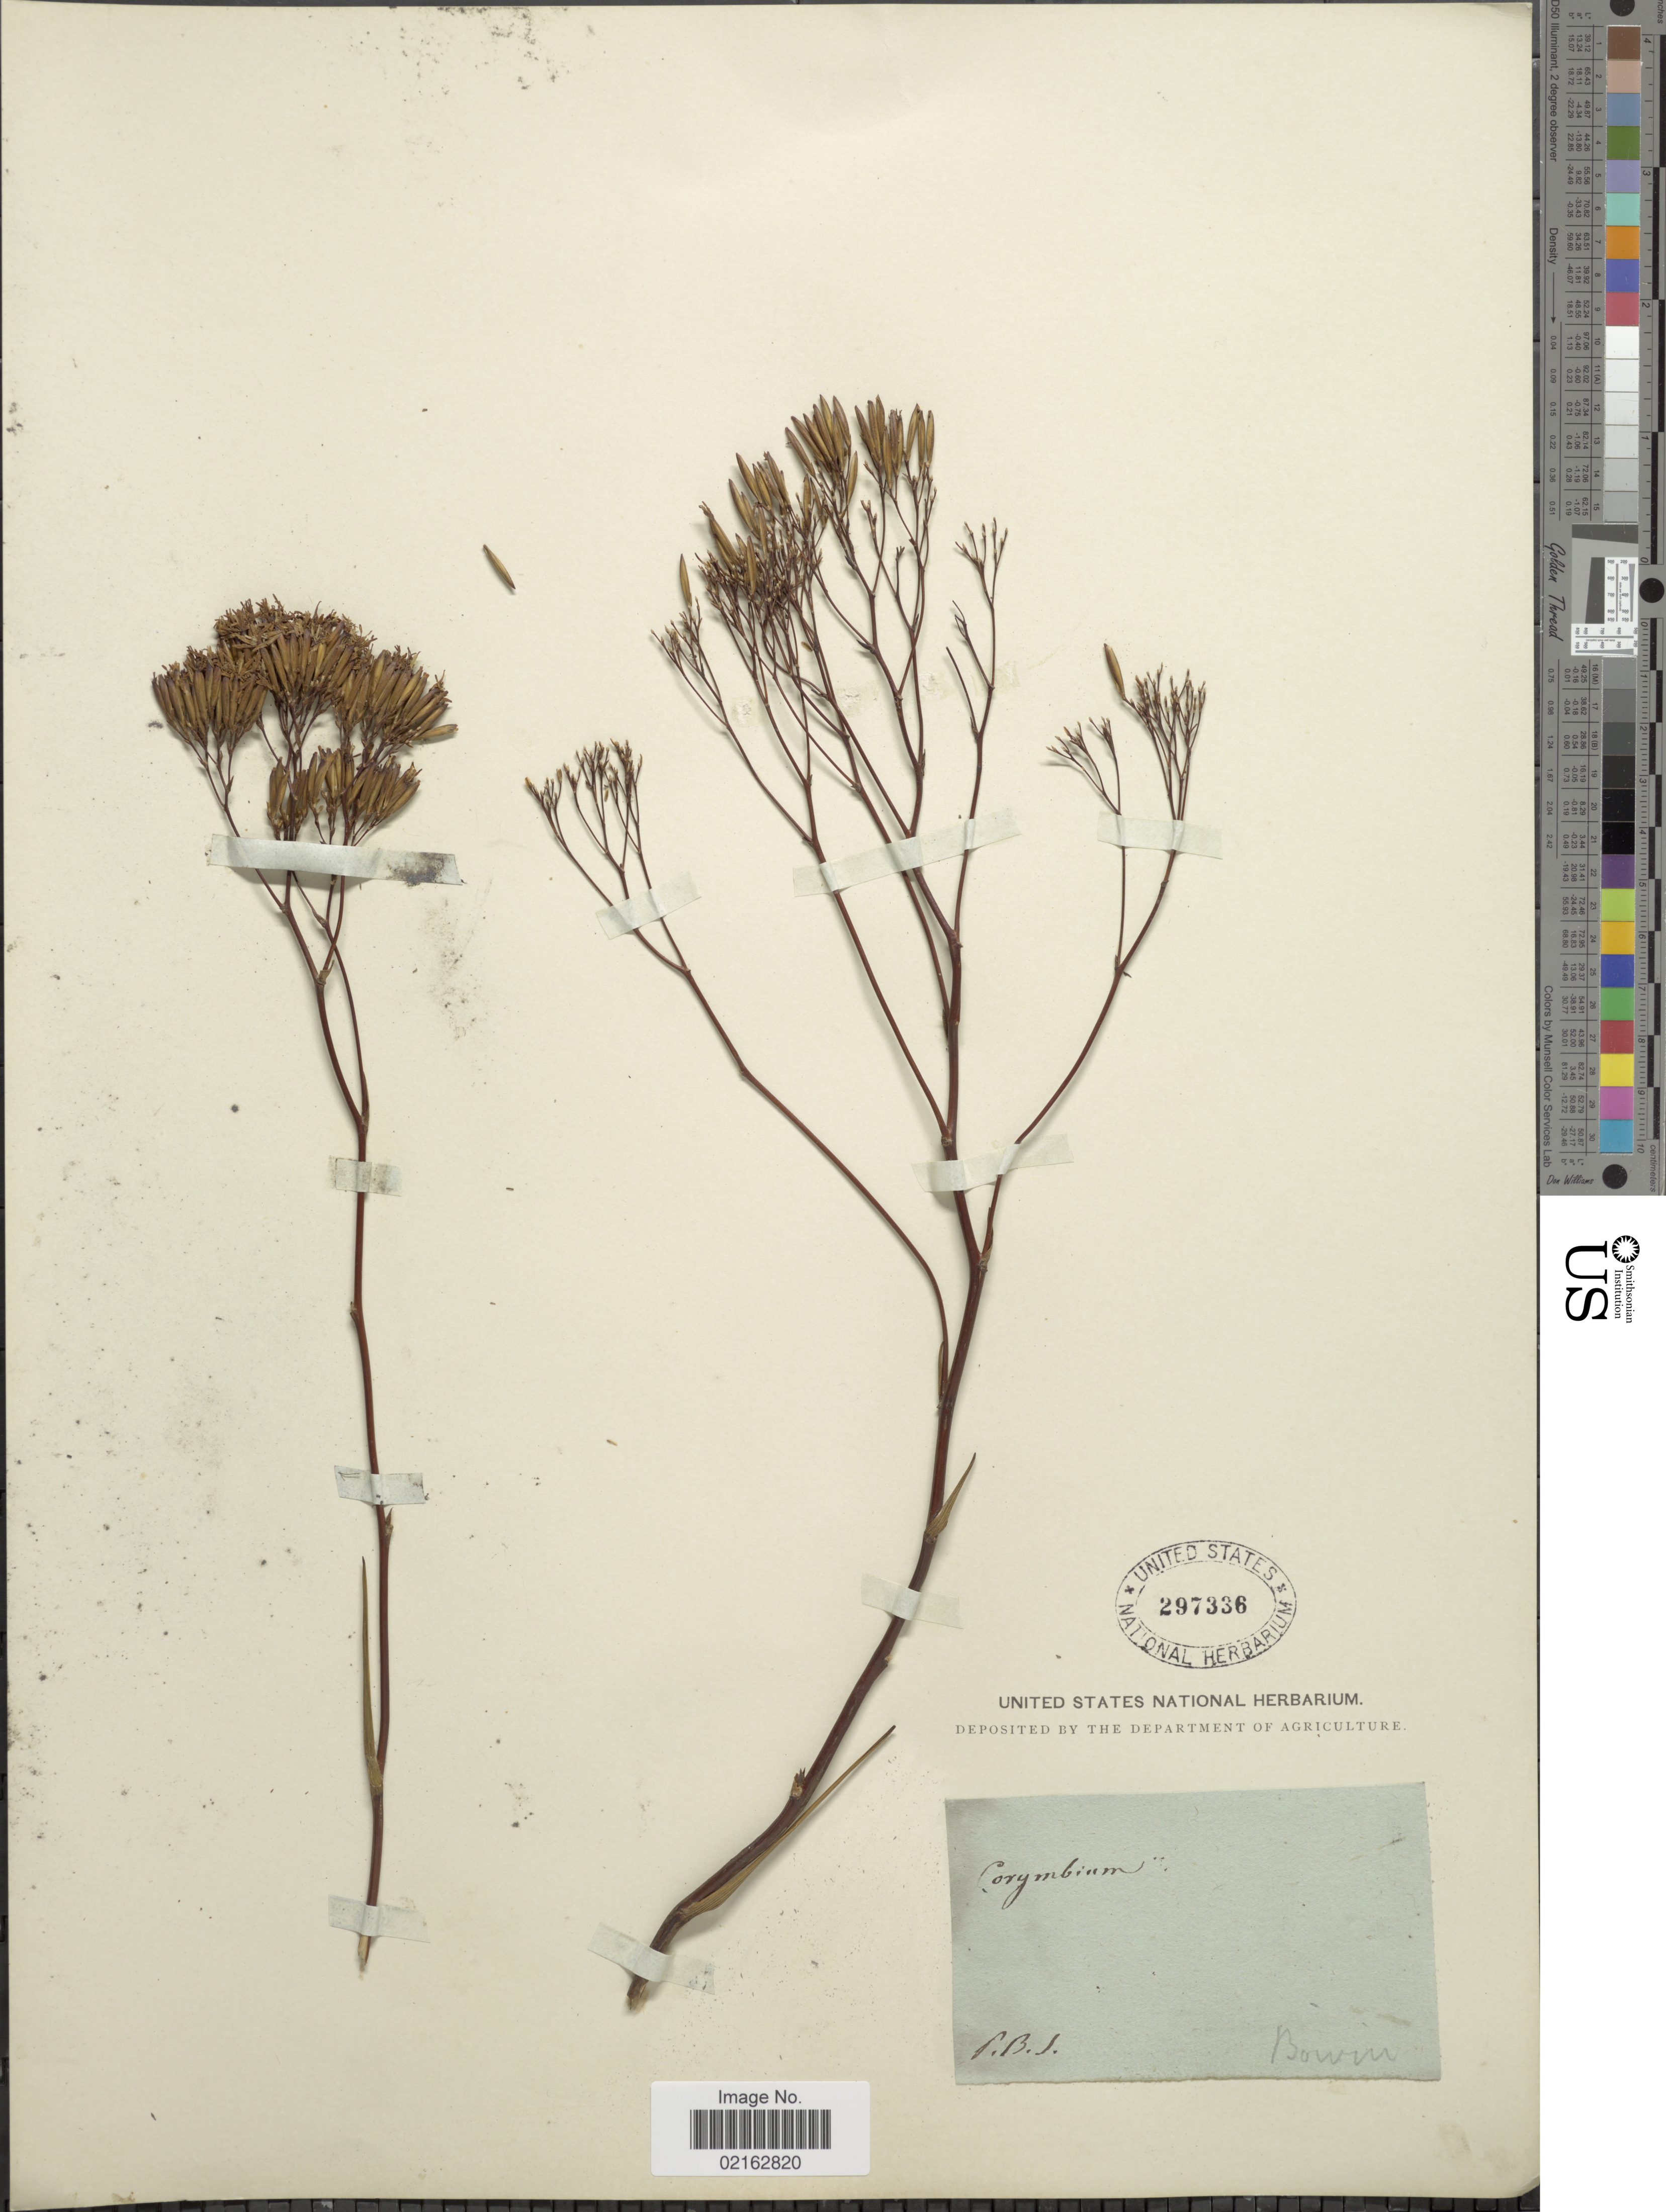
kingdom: Plantae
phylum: Tracheophyta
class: Magnoliopsida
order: Asterales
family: Asteraceae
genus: Corymbium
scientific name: Corymbium sp.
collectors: -- Boivin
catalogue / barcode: US 297336